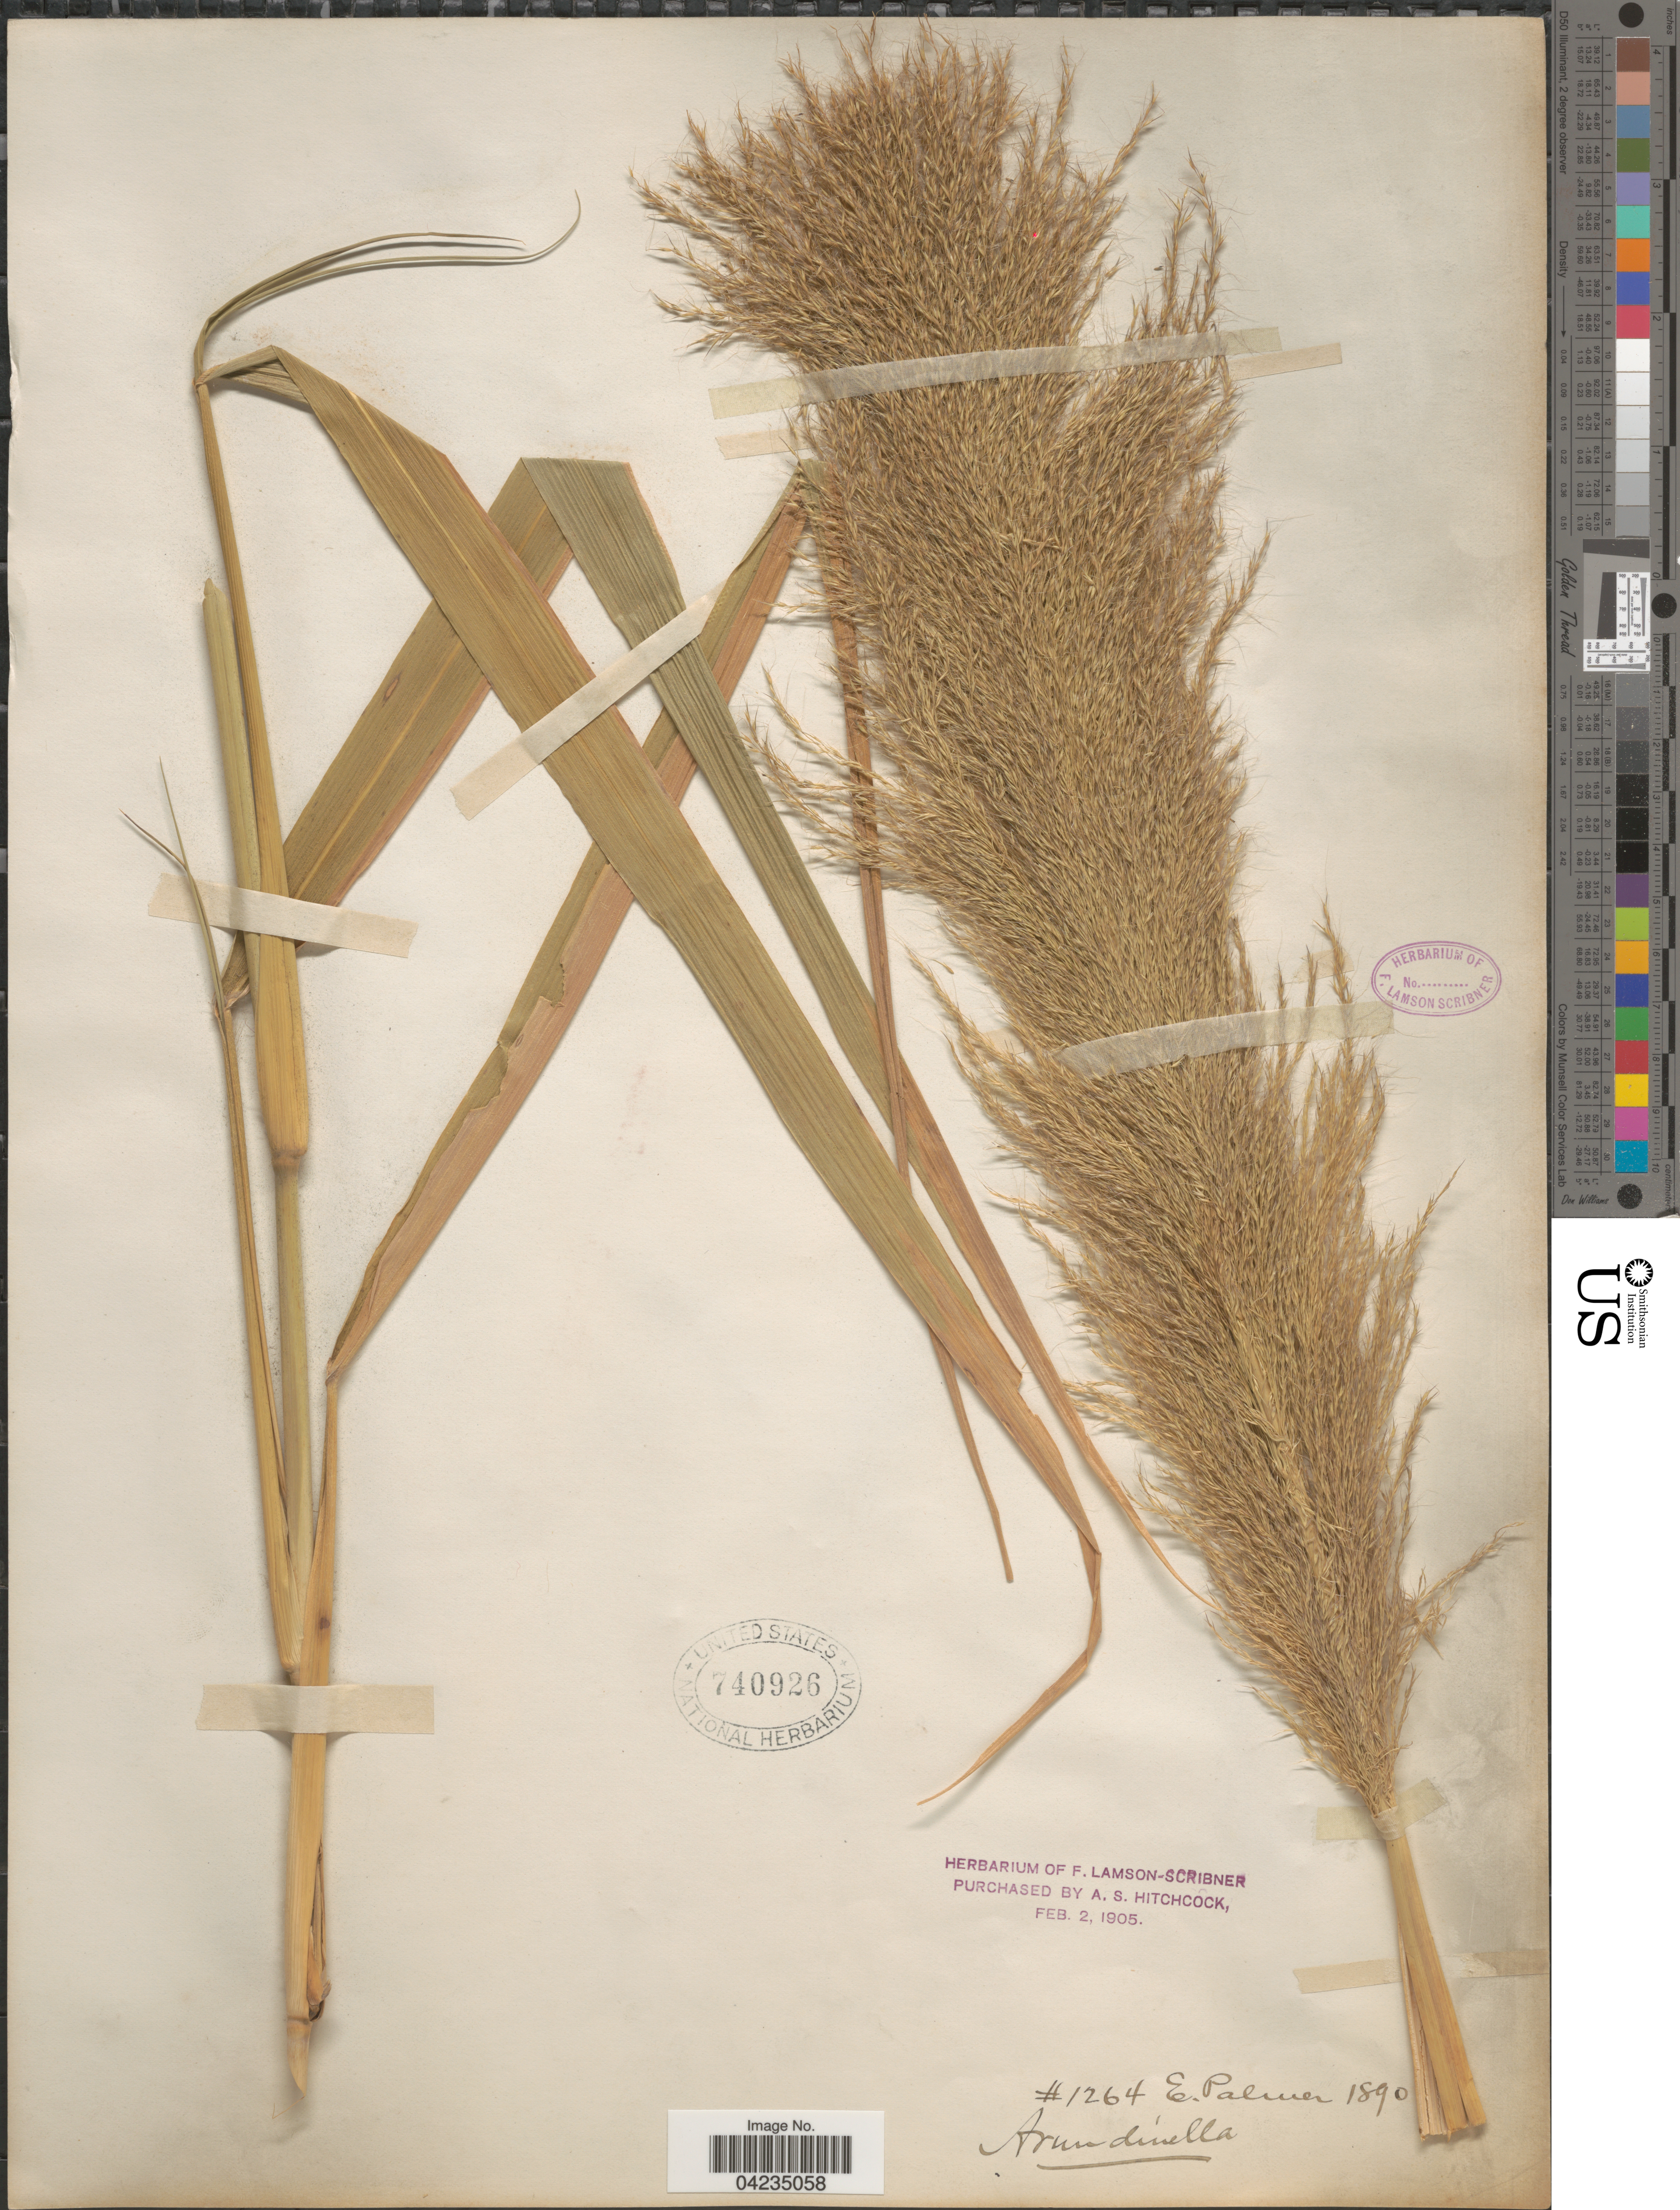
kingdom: Plantae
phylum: Tracheophyta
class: Liliopsida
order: Poales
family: Poaceae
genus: Arundinella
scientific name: Arundinella deppeana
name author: Nees ex Steud.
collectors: E. Palmer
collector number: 1264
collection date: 1890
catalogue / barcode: US 740926